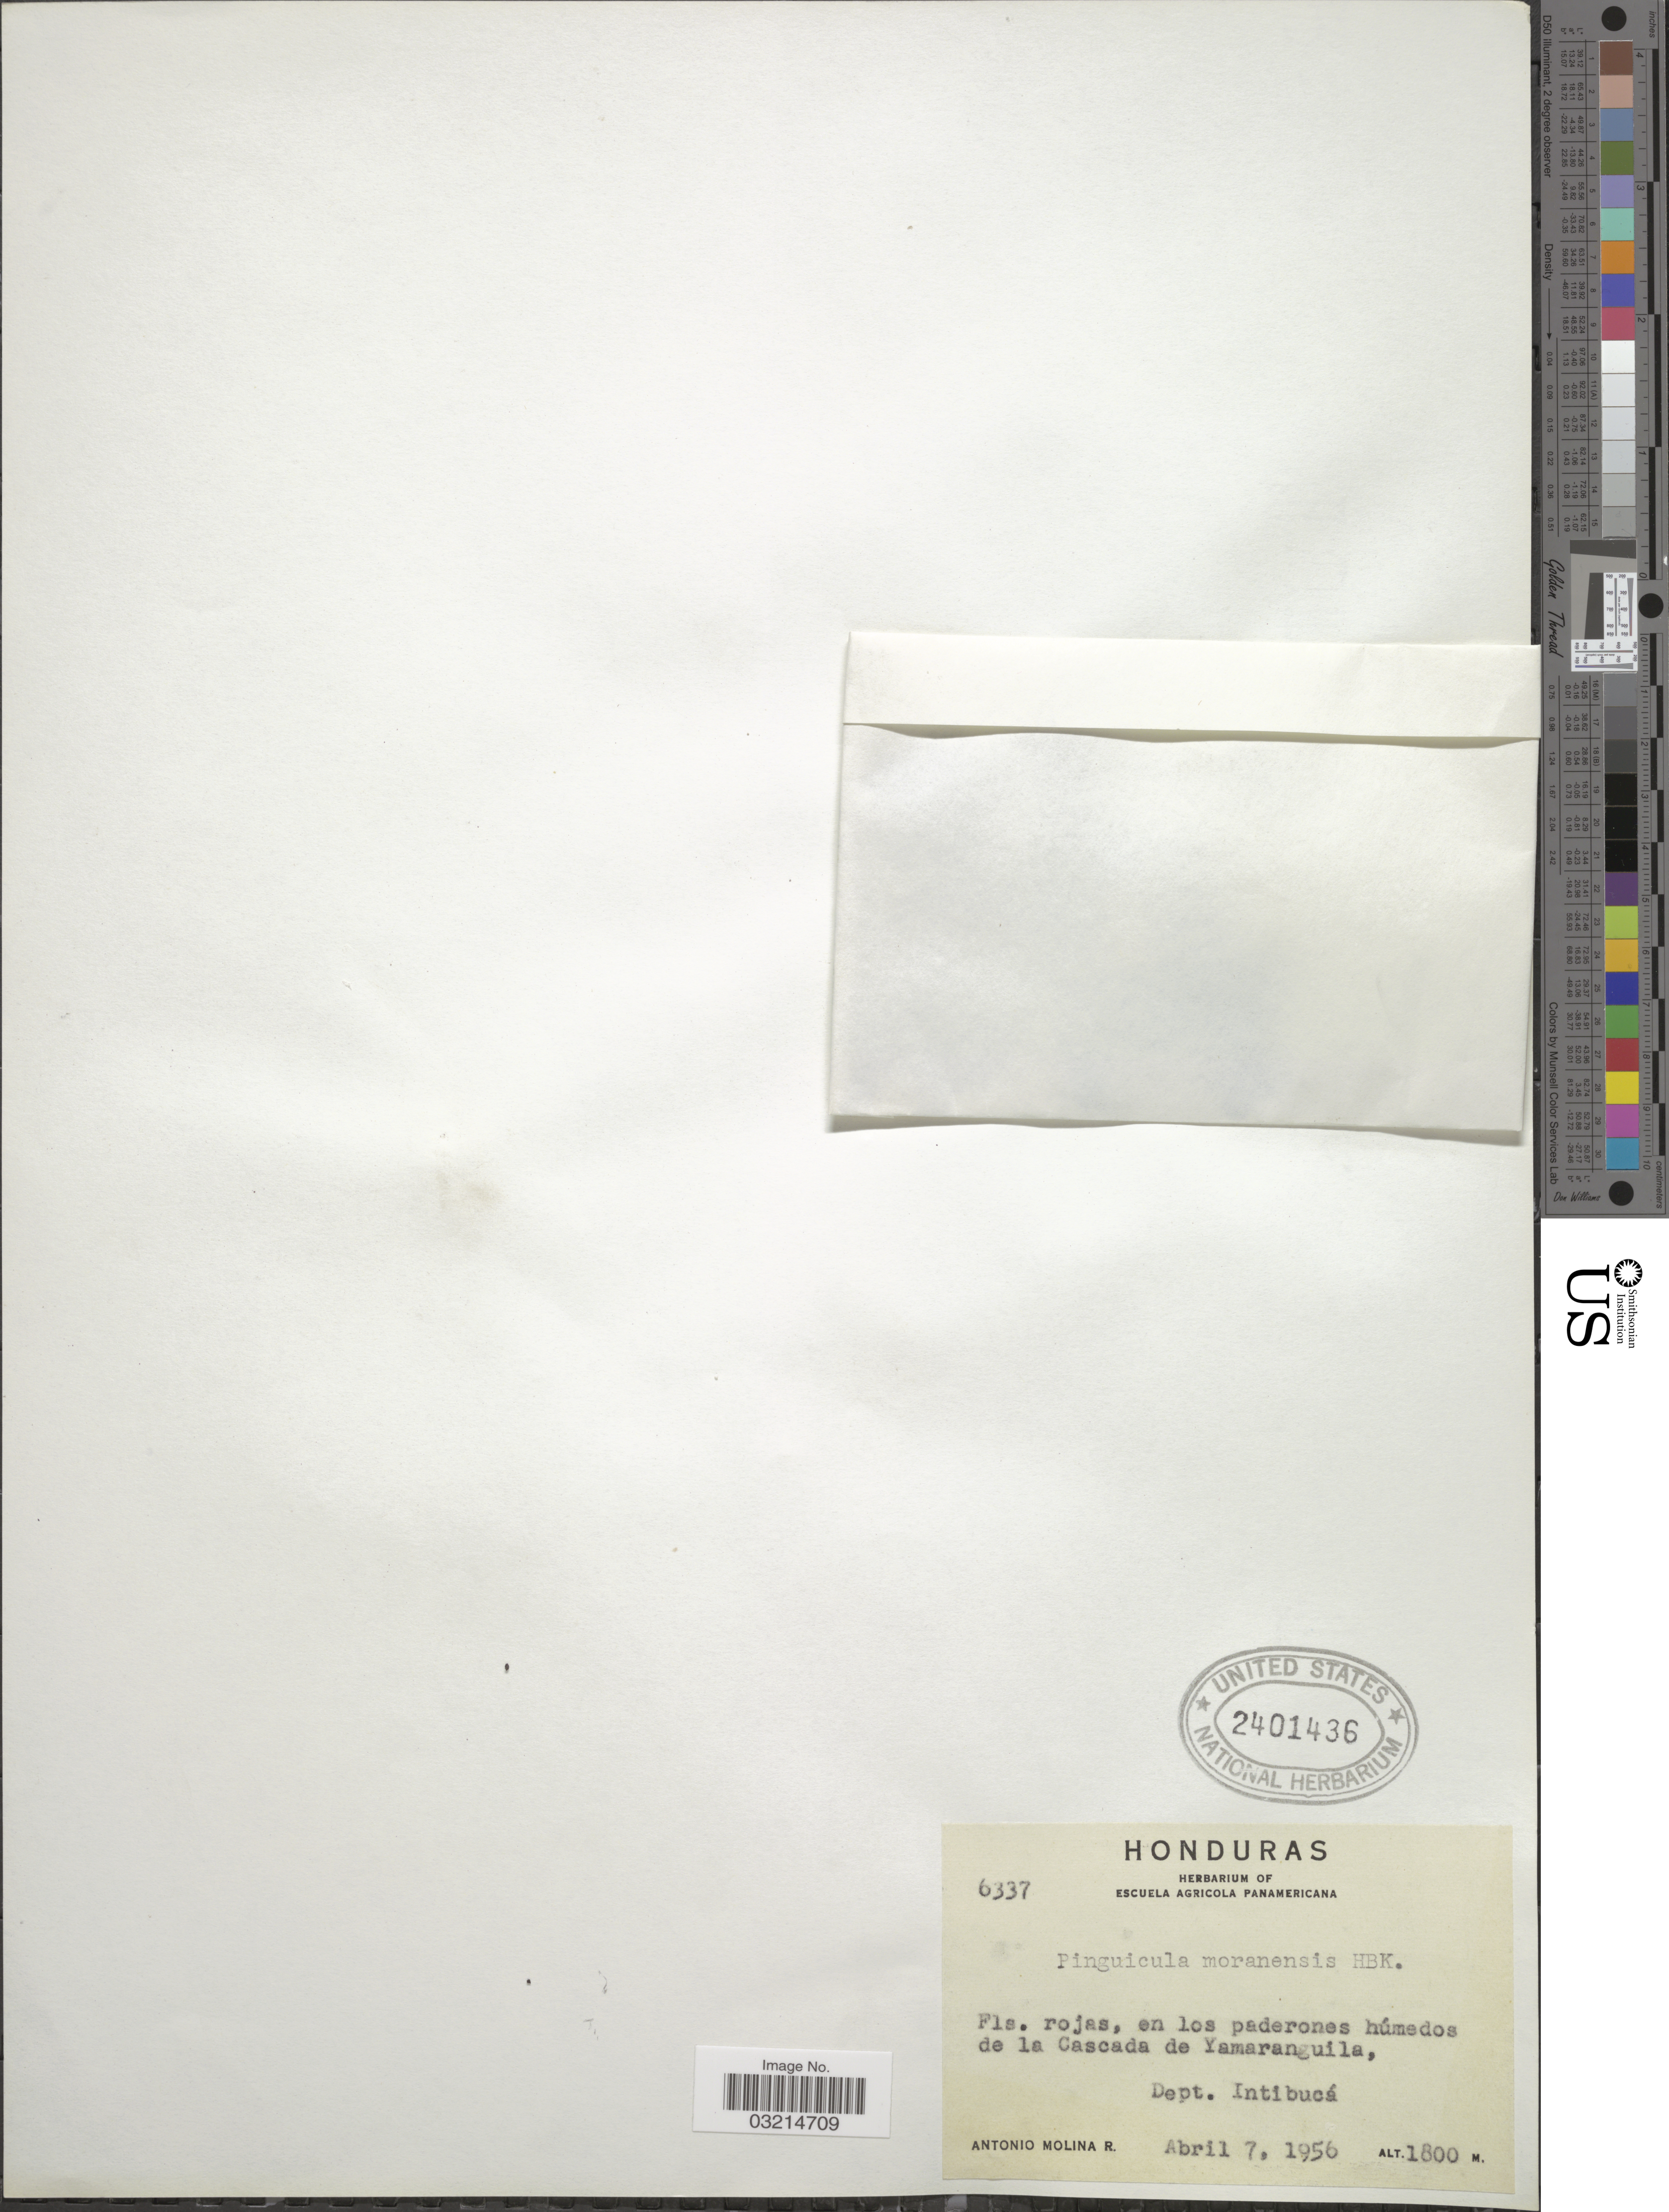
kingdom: Plantae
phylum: Tracheophyta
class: Magnoliopsida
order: Lamiales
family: Lentibulariaceae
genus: Pinguicula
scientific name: Pinguicula moranensis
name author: Kunth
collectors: A. Molina R.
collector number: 6337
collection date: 1956-04-07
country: Honduras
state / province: Intibuca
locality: En los paderones húmedos de la Cascada de Yamaranguila, Dept. Intibucá.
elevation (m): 1800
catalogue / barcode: US 2401436